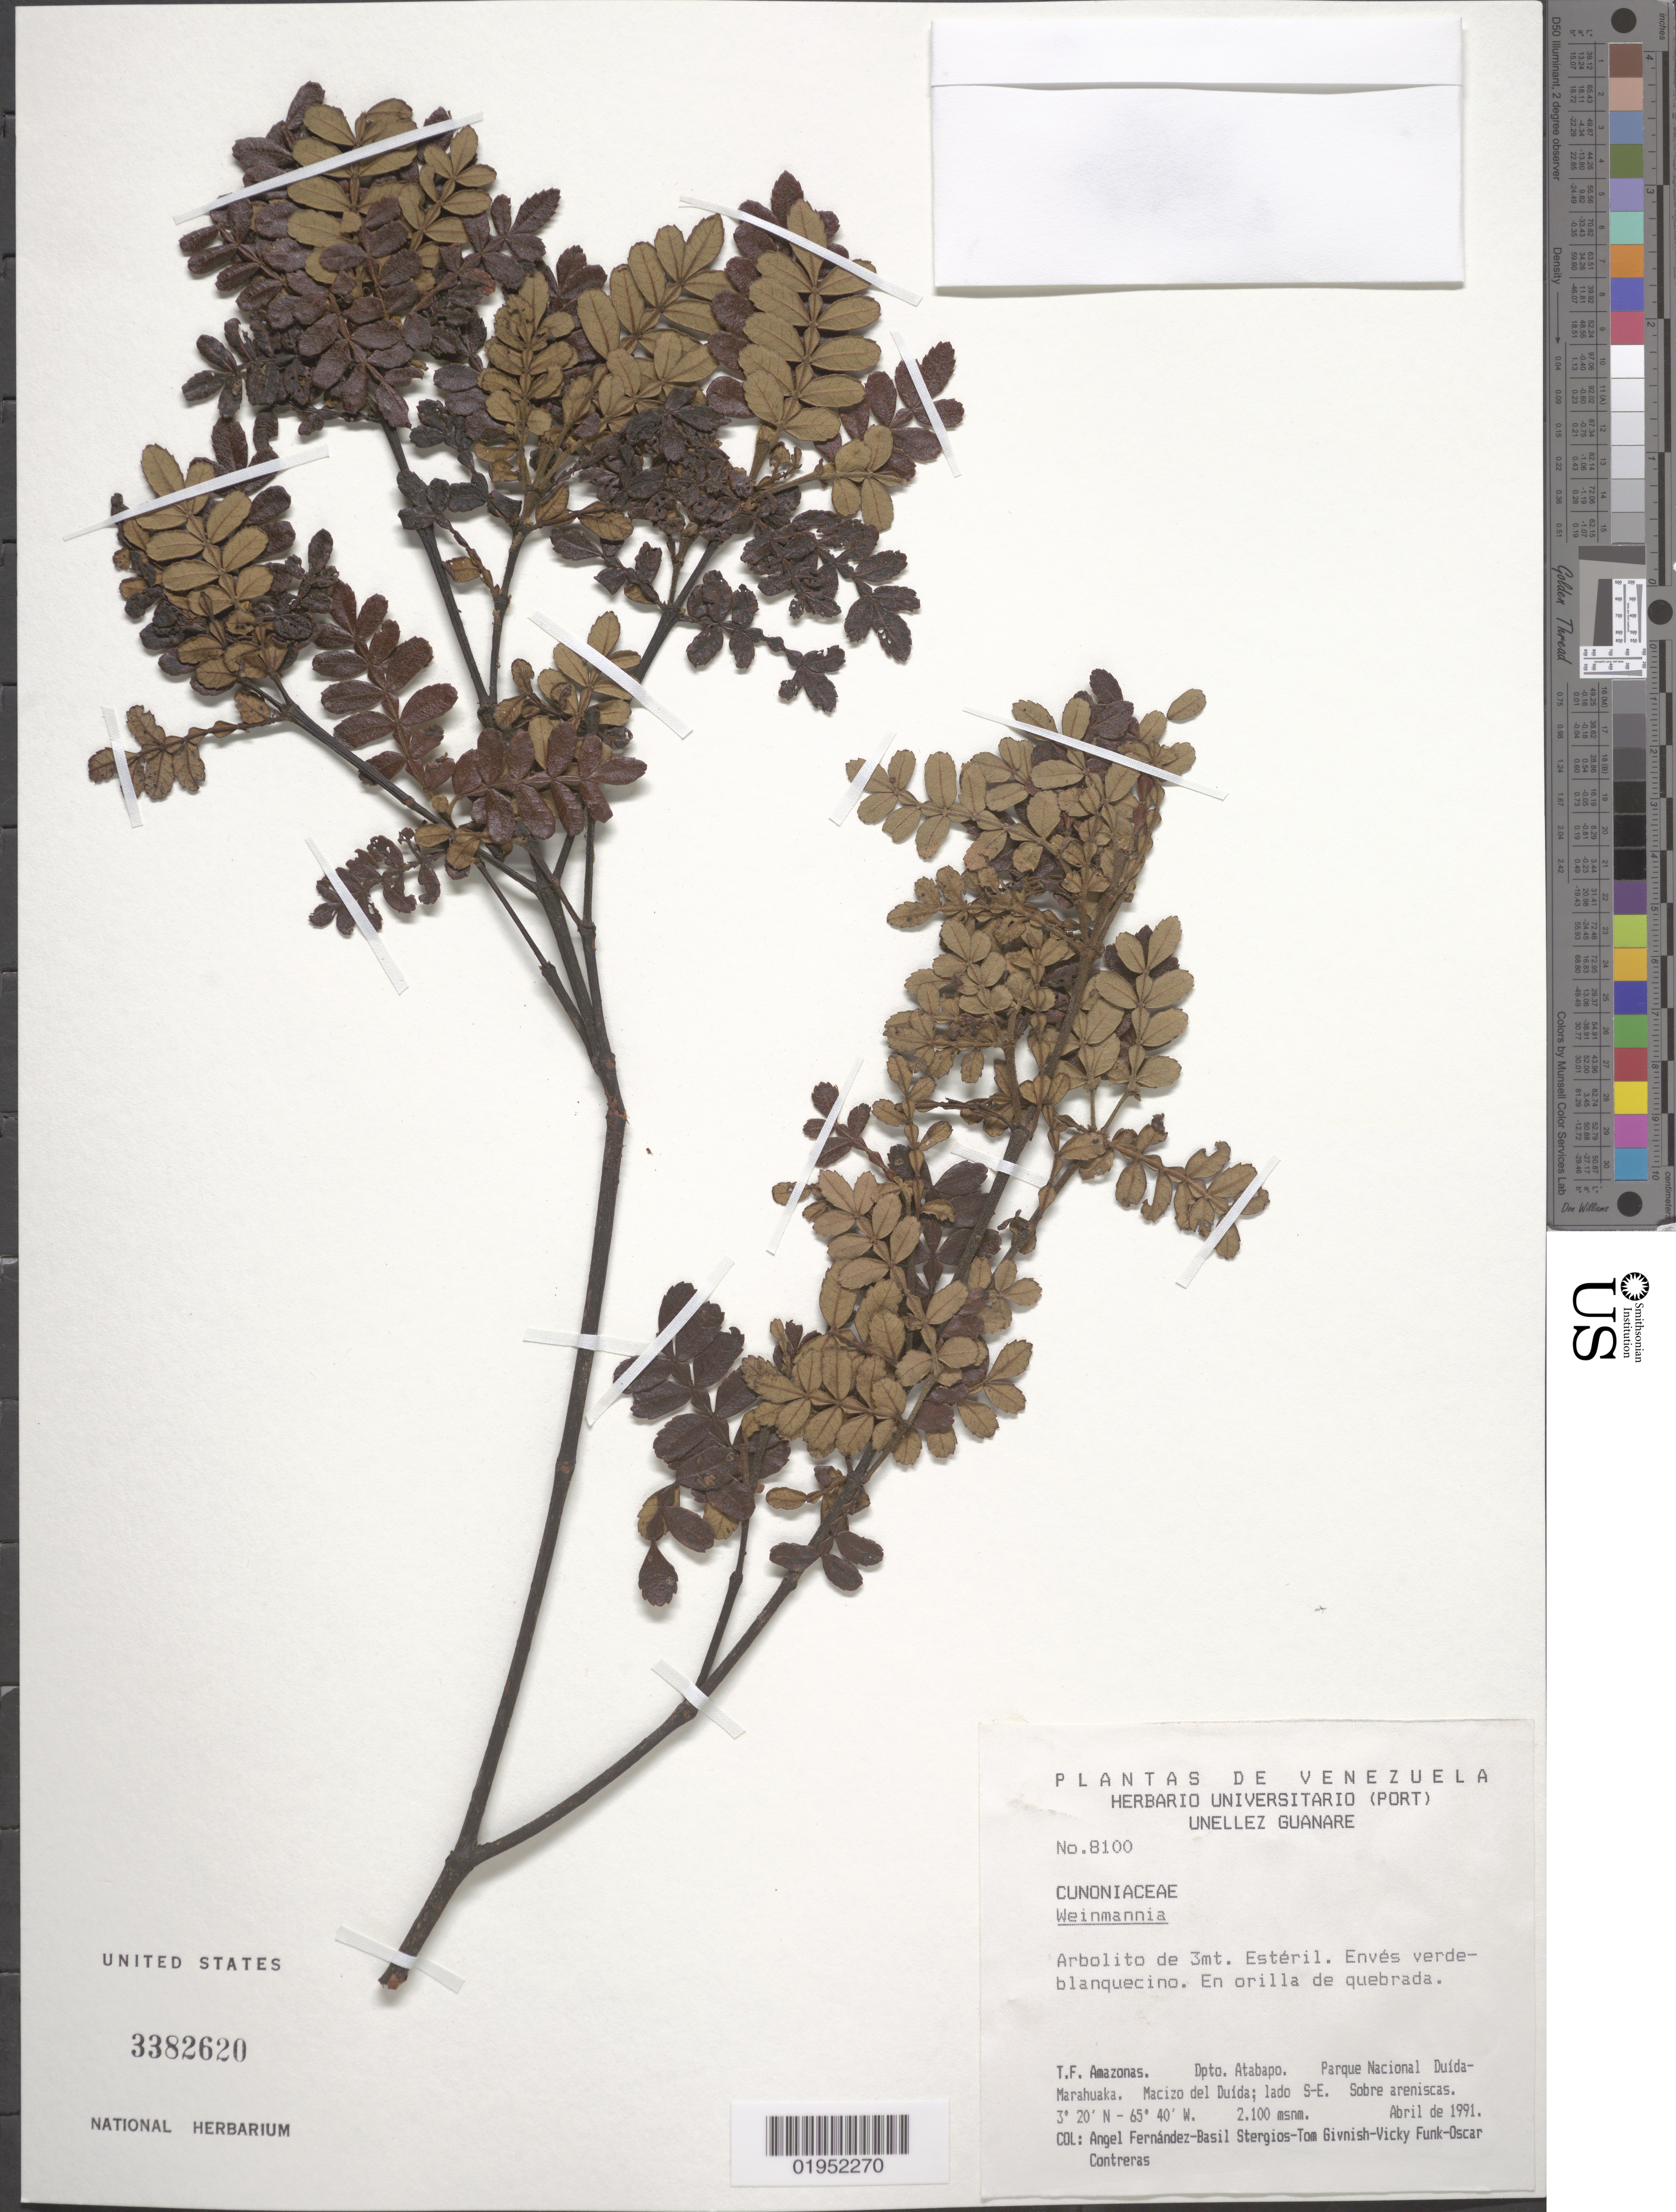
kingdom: Plantae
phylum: Tracheophyta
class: Magnoliopsida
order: Oxalidales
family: Cunoniaceae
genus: Weinmannia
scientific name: Weinmannia sp.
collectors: A. Fernández, B. G. Stergios, T. J. Givnish, V. Funk & O. Contreras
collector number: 8100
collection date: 1991-04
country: Venezuela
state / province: Amazonas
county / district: Atabapo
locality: Parque Nacional Duída-Marahuaka, Macizo del Duída, lado SE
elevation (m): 2100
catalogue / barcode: US 3382620